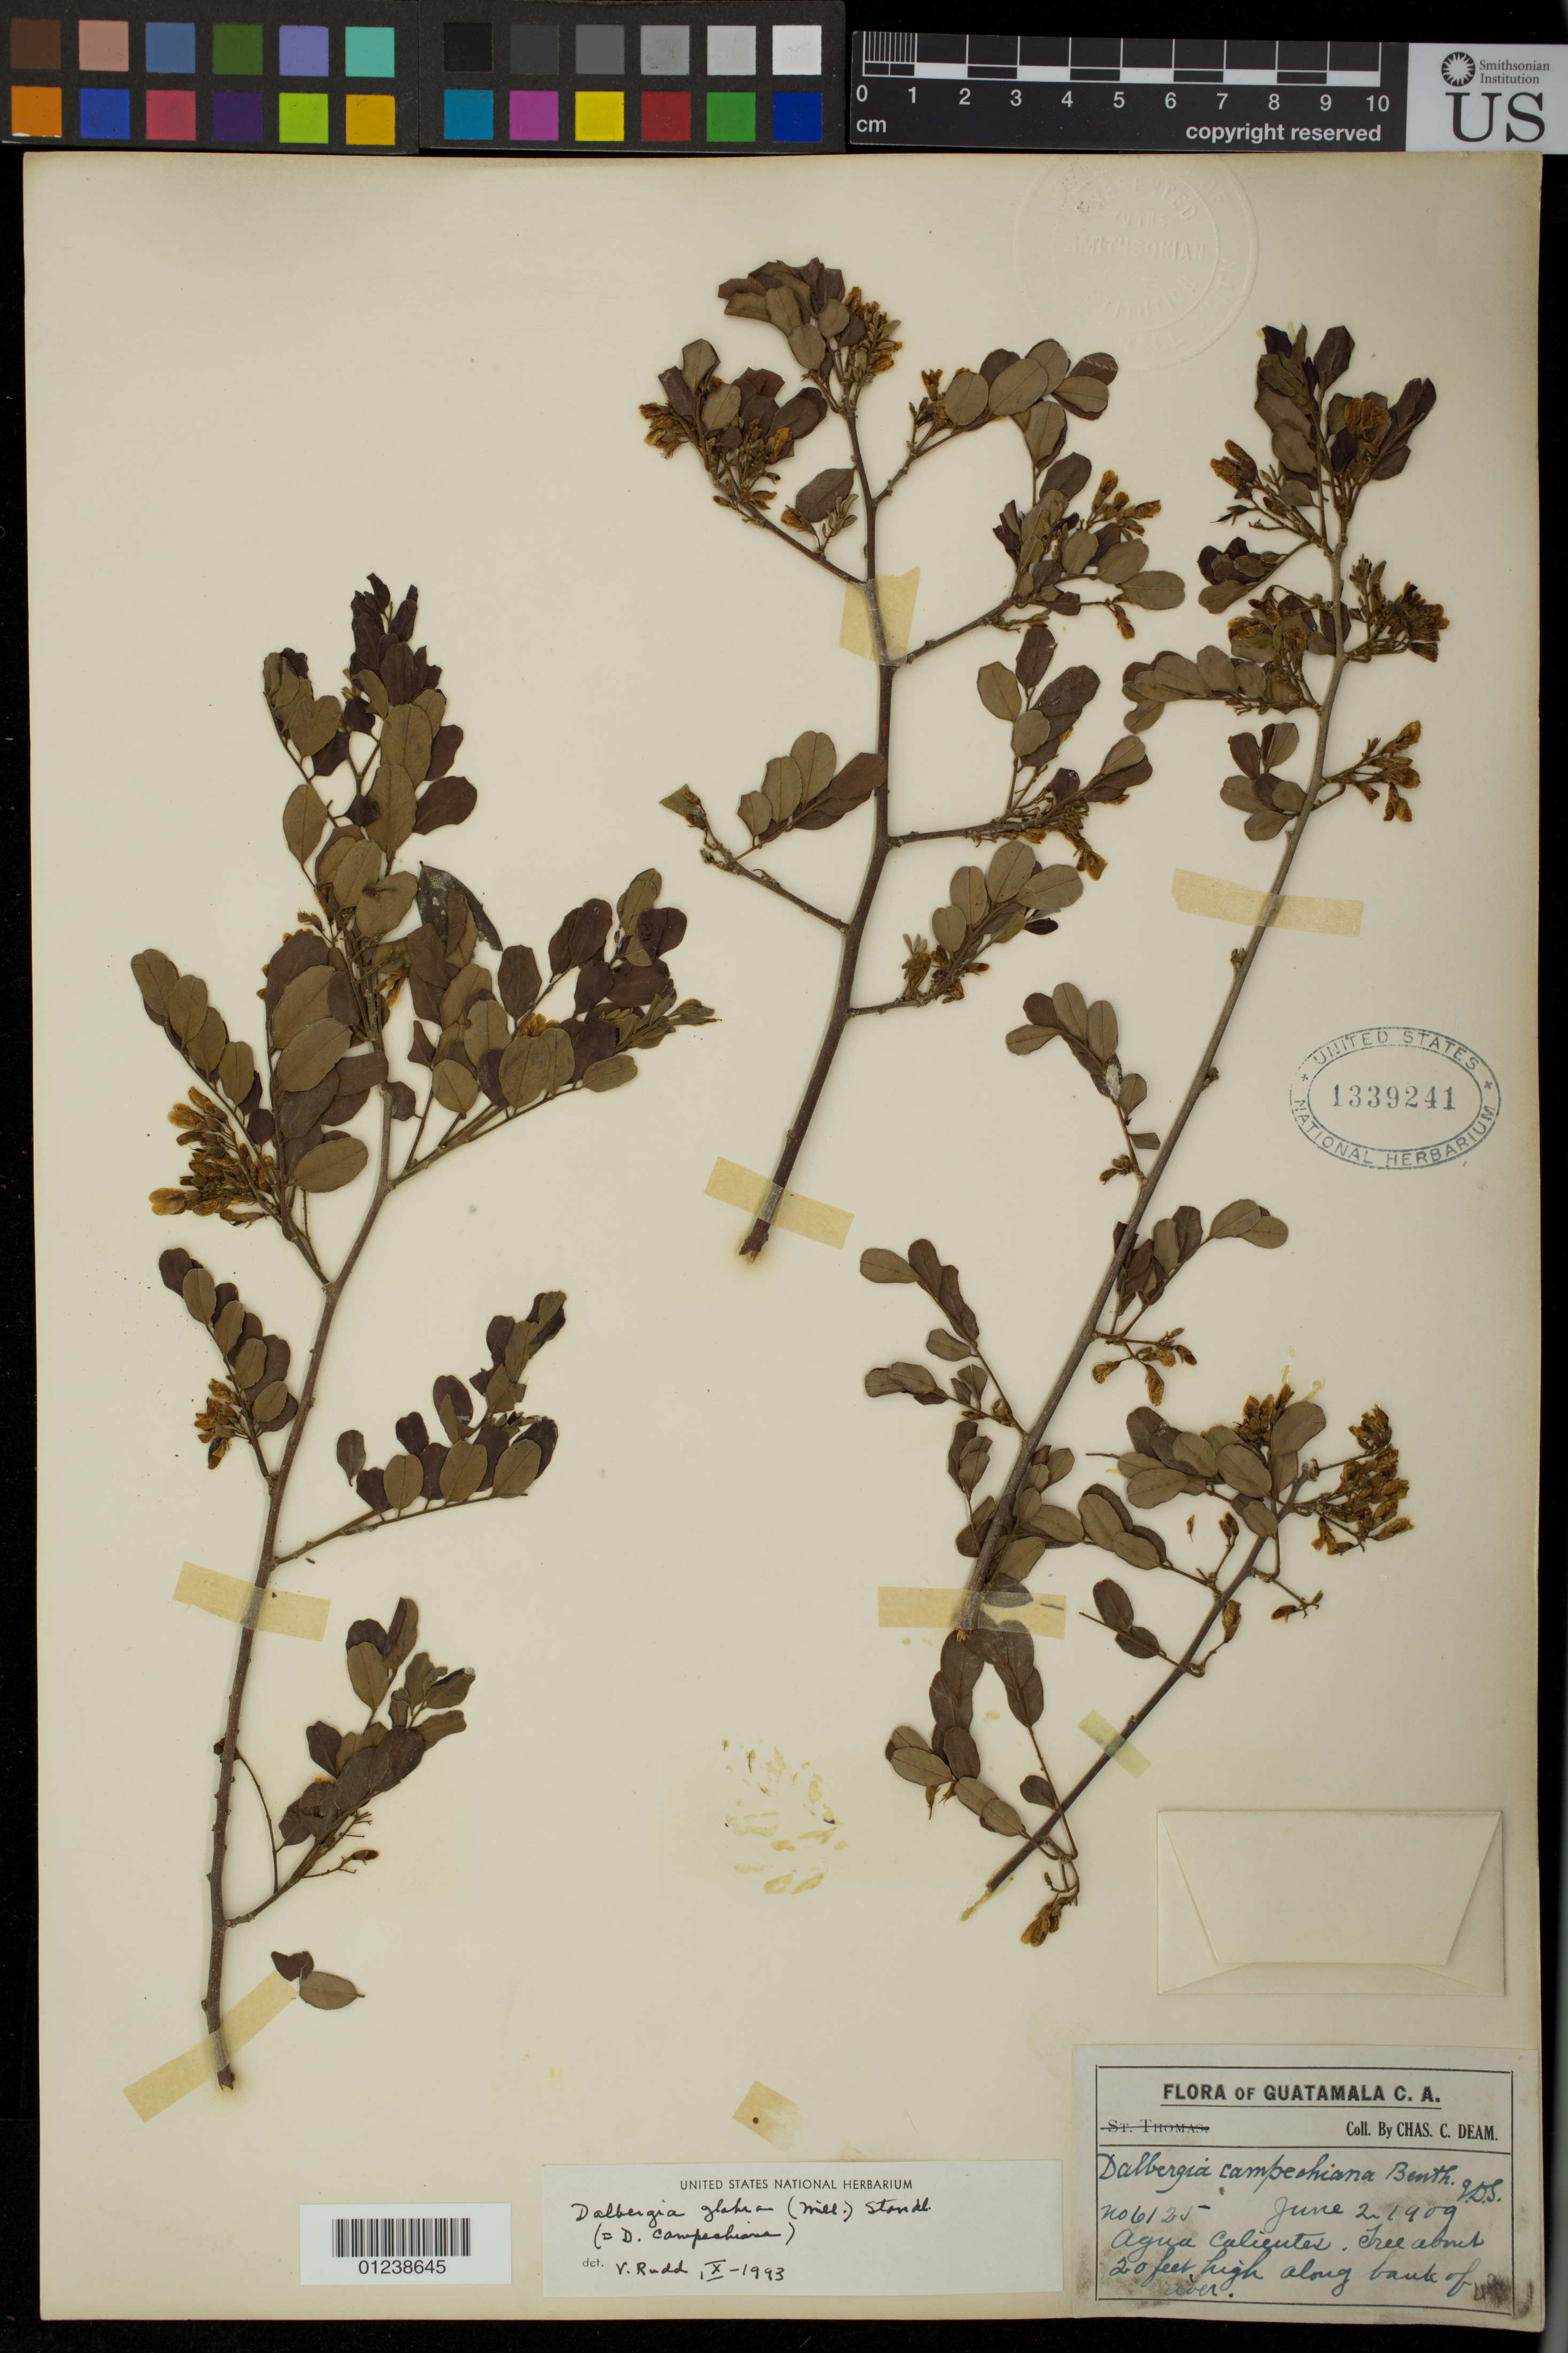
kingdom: Plantae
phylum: Tracheophyta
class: Magnoliopsida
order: Fabales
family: Fabaceae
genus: Dalbergia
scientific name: Dalbergia glabra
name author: (Mill.) Standl.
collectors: C. C. Deam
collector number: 6125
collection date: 1909-06-02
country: Guatemala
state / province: Sacatepéquez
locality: Agua Calientes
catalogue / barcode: US 1339241